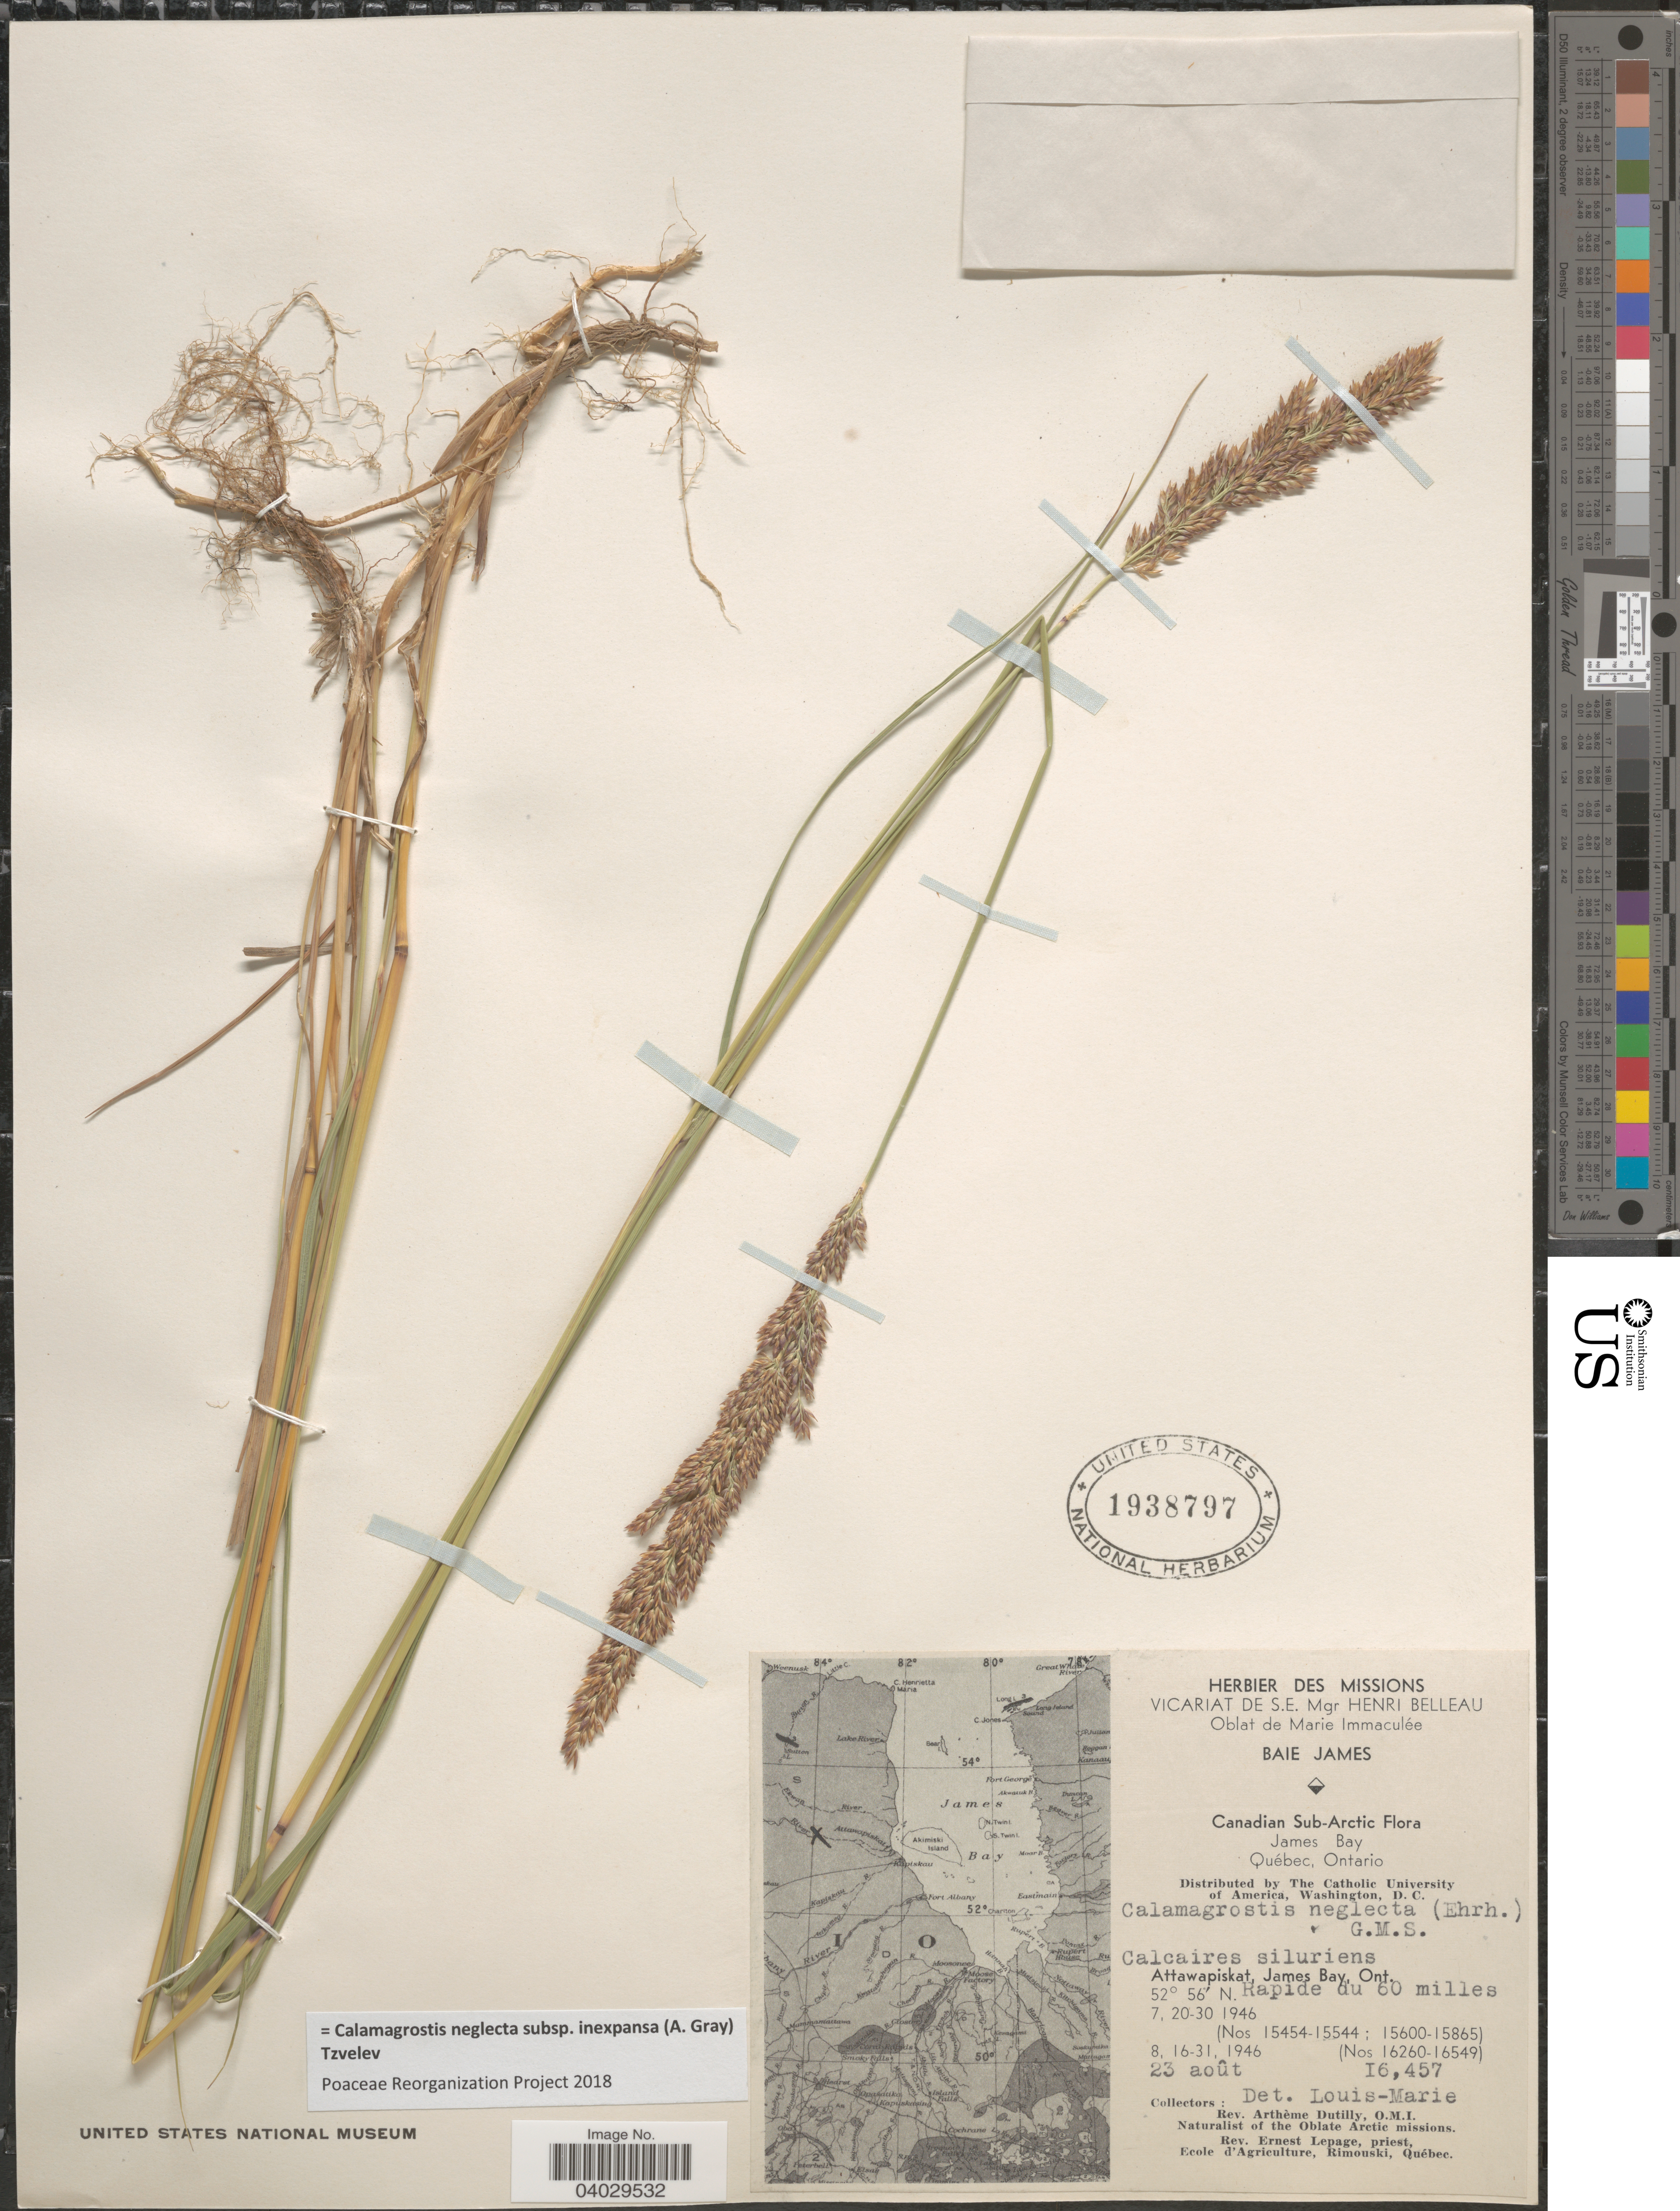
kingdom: Plantae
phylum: Tracheophyta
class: Liliopsida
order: Poales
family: Poaceae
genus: Calamagrostis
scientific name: Calamagrostis neglecta subsp. inexpansa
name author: (A. Gray) Tzvelev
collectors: A. Dutilly & E. Lepage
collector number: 16457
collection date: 1946-08-23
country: Canada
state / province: Ontario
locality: Canadian Sub-Arctic. Calcaire siluriens. Attawapiskat, James Bay, Ont. Rapide du 60 miles.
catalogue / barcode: US 1938797